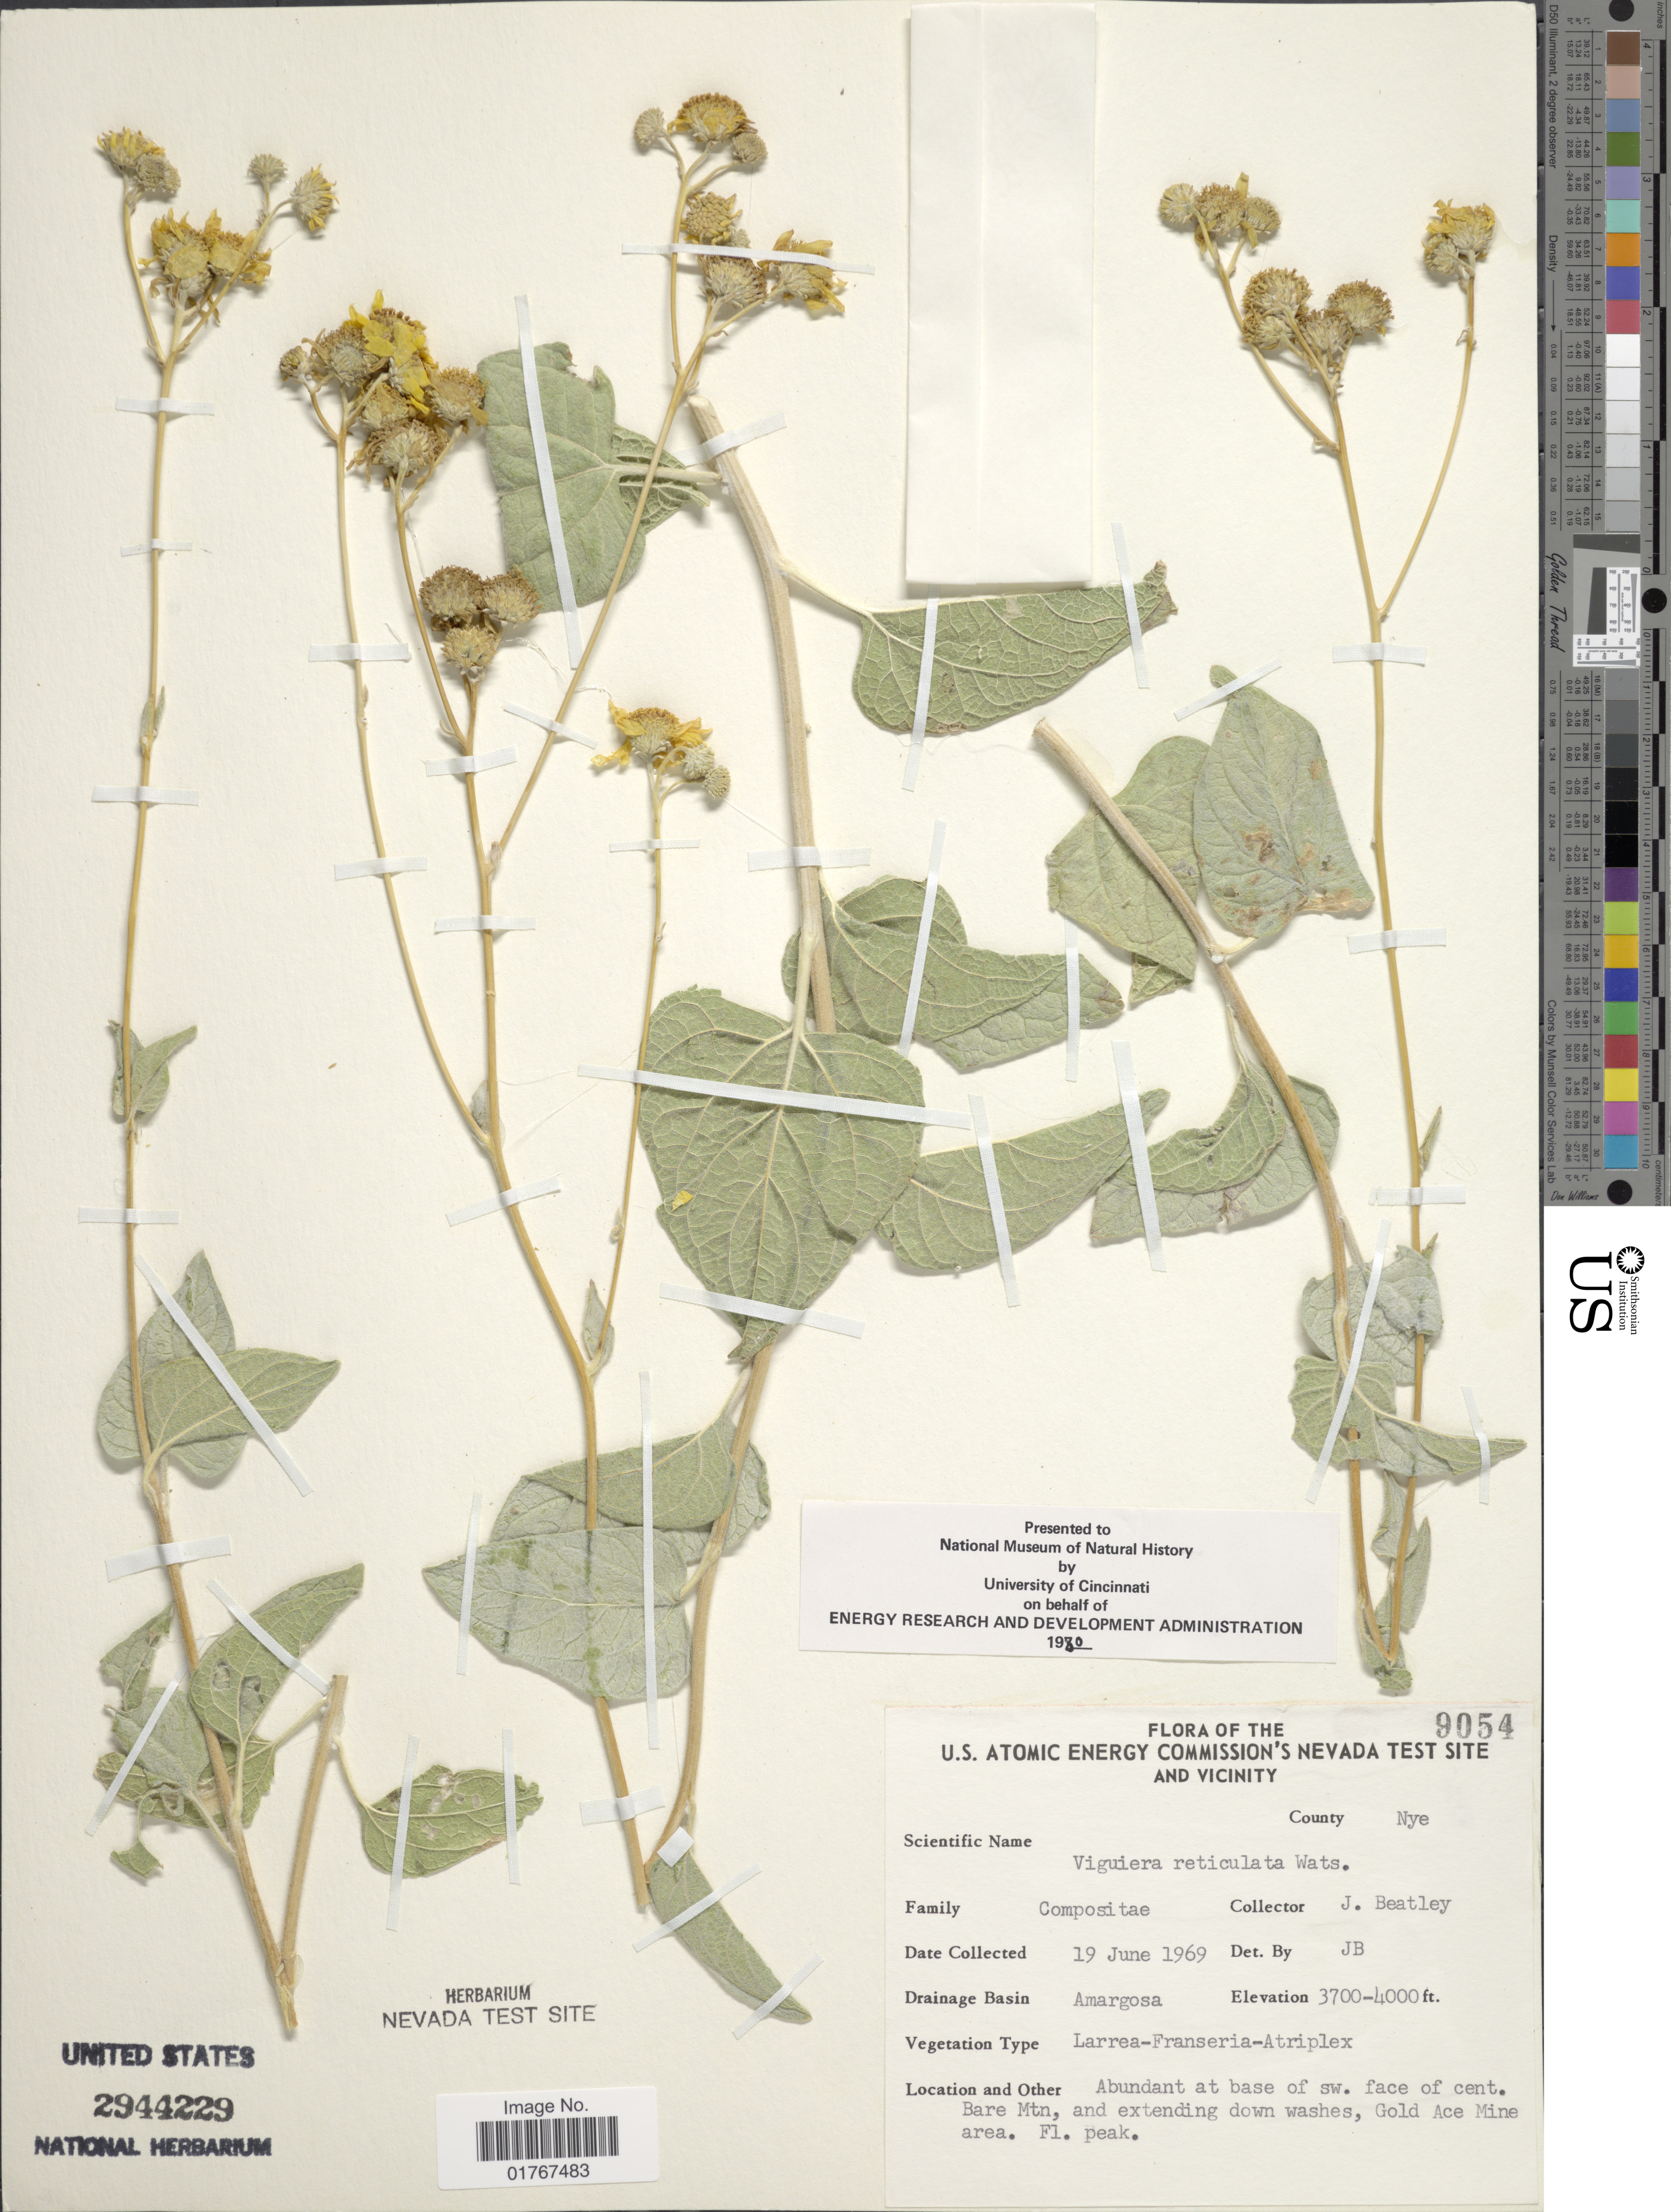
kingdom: Plantae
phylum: Tracheophyta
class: Magnoliopsida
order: Asterales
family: Asteraceae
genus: Viguiera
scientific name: Viguiera reticulata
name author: S. Watson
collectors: J. C. Beatley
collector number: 9054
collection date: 1969-06-19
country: United States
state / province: Nevada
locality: U.S. Atomic Energy Commision's Nevada Test Site and vicinity, County Nye, Drainage Basin Amargosa, Abundant at base of sw face of cent. Bare Myn, and extending down washes, Gold Ace Mine area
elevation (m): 1128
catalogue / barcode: US 2944229